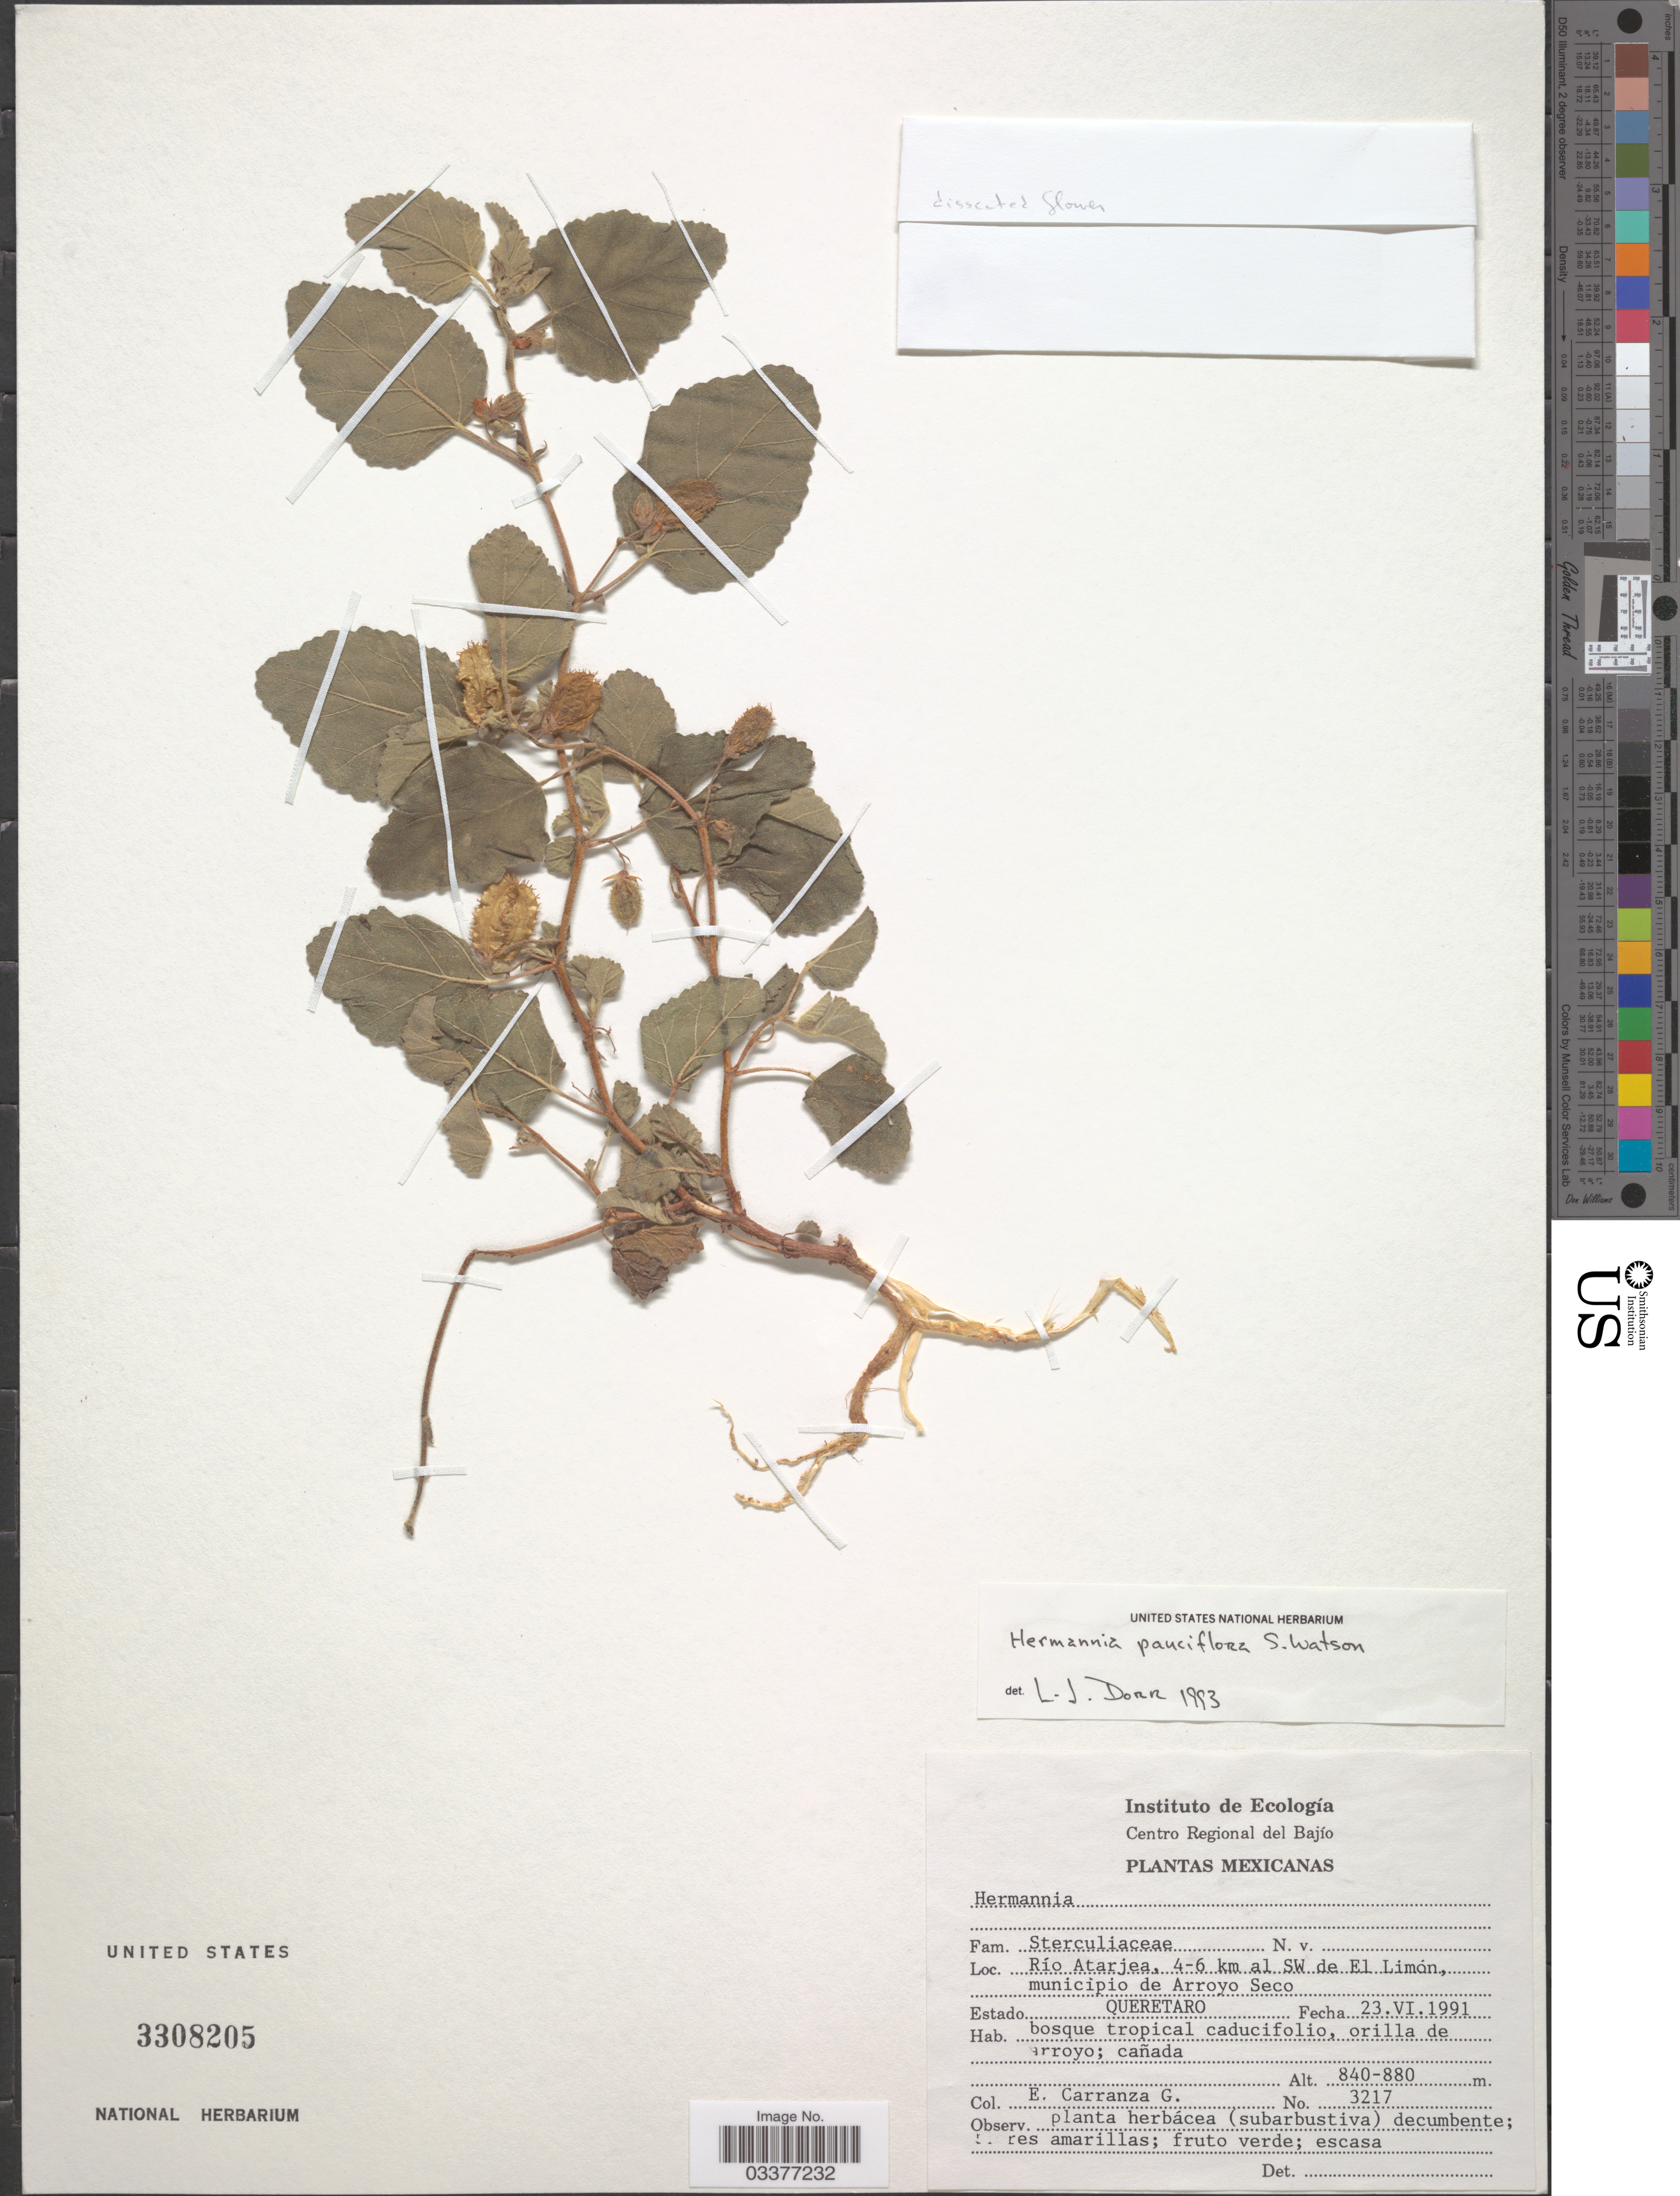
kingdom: Plantae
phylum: Tracheophyta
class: Magnoliopsida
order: Malvales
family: Malvaceae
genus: Hermannia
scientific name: Hermannia pauciflora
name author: S. Watson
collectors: E. Carranza G.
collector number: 3217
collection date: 1991-06-23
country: Mexico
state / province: Querétaro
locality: Río Atarjea, 4-6 km al SW de El Limon, municipio de Arroyo Seco.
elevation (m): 840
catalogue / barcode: US 3308205